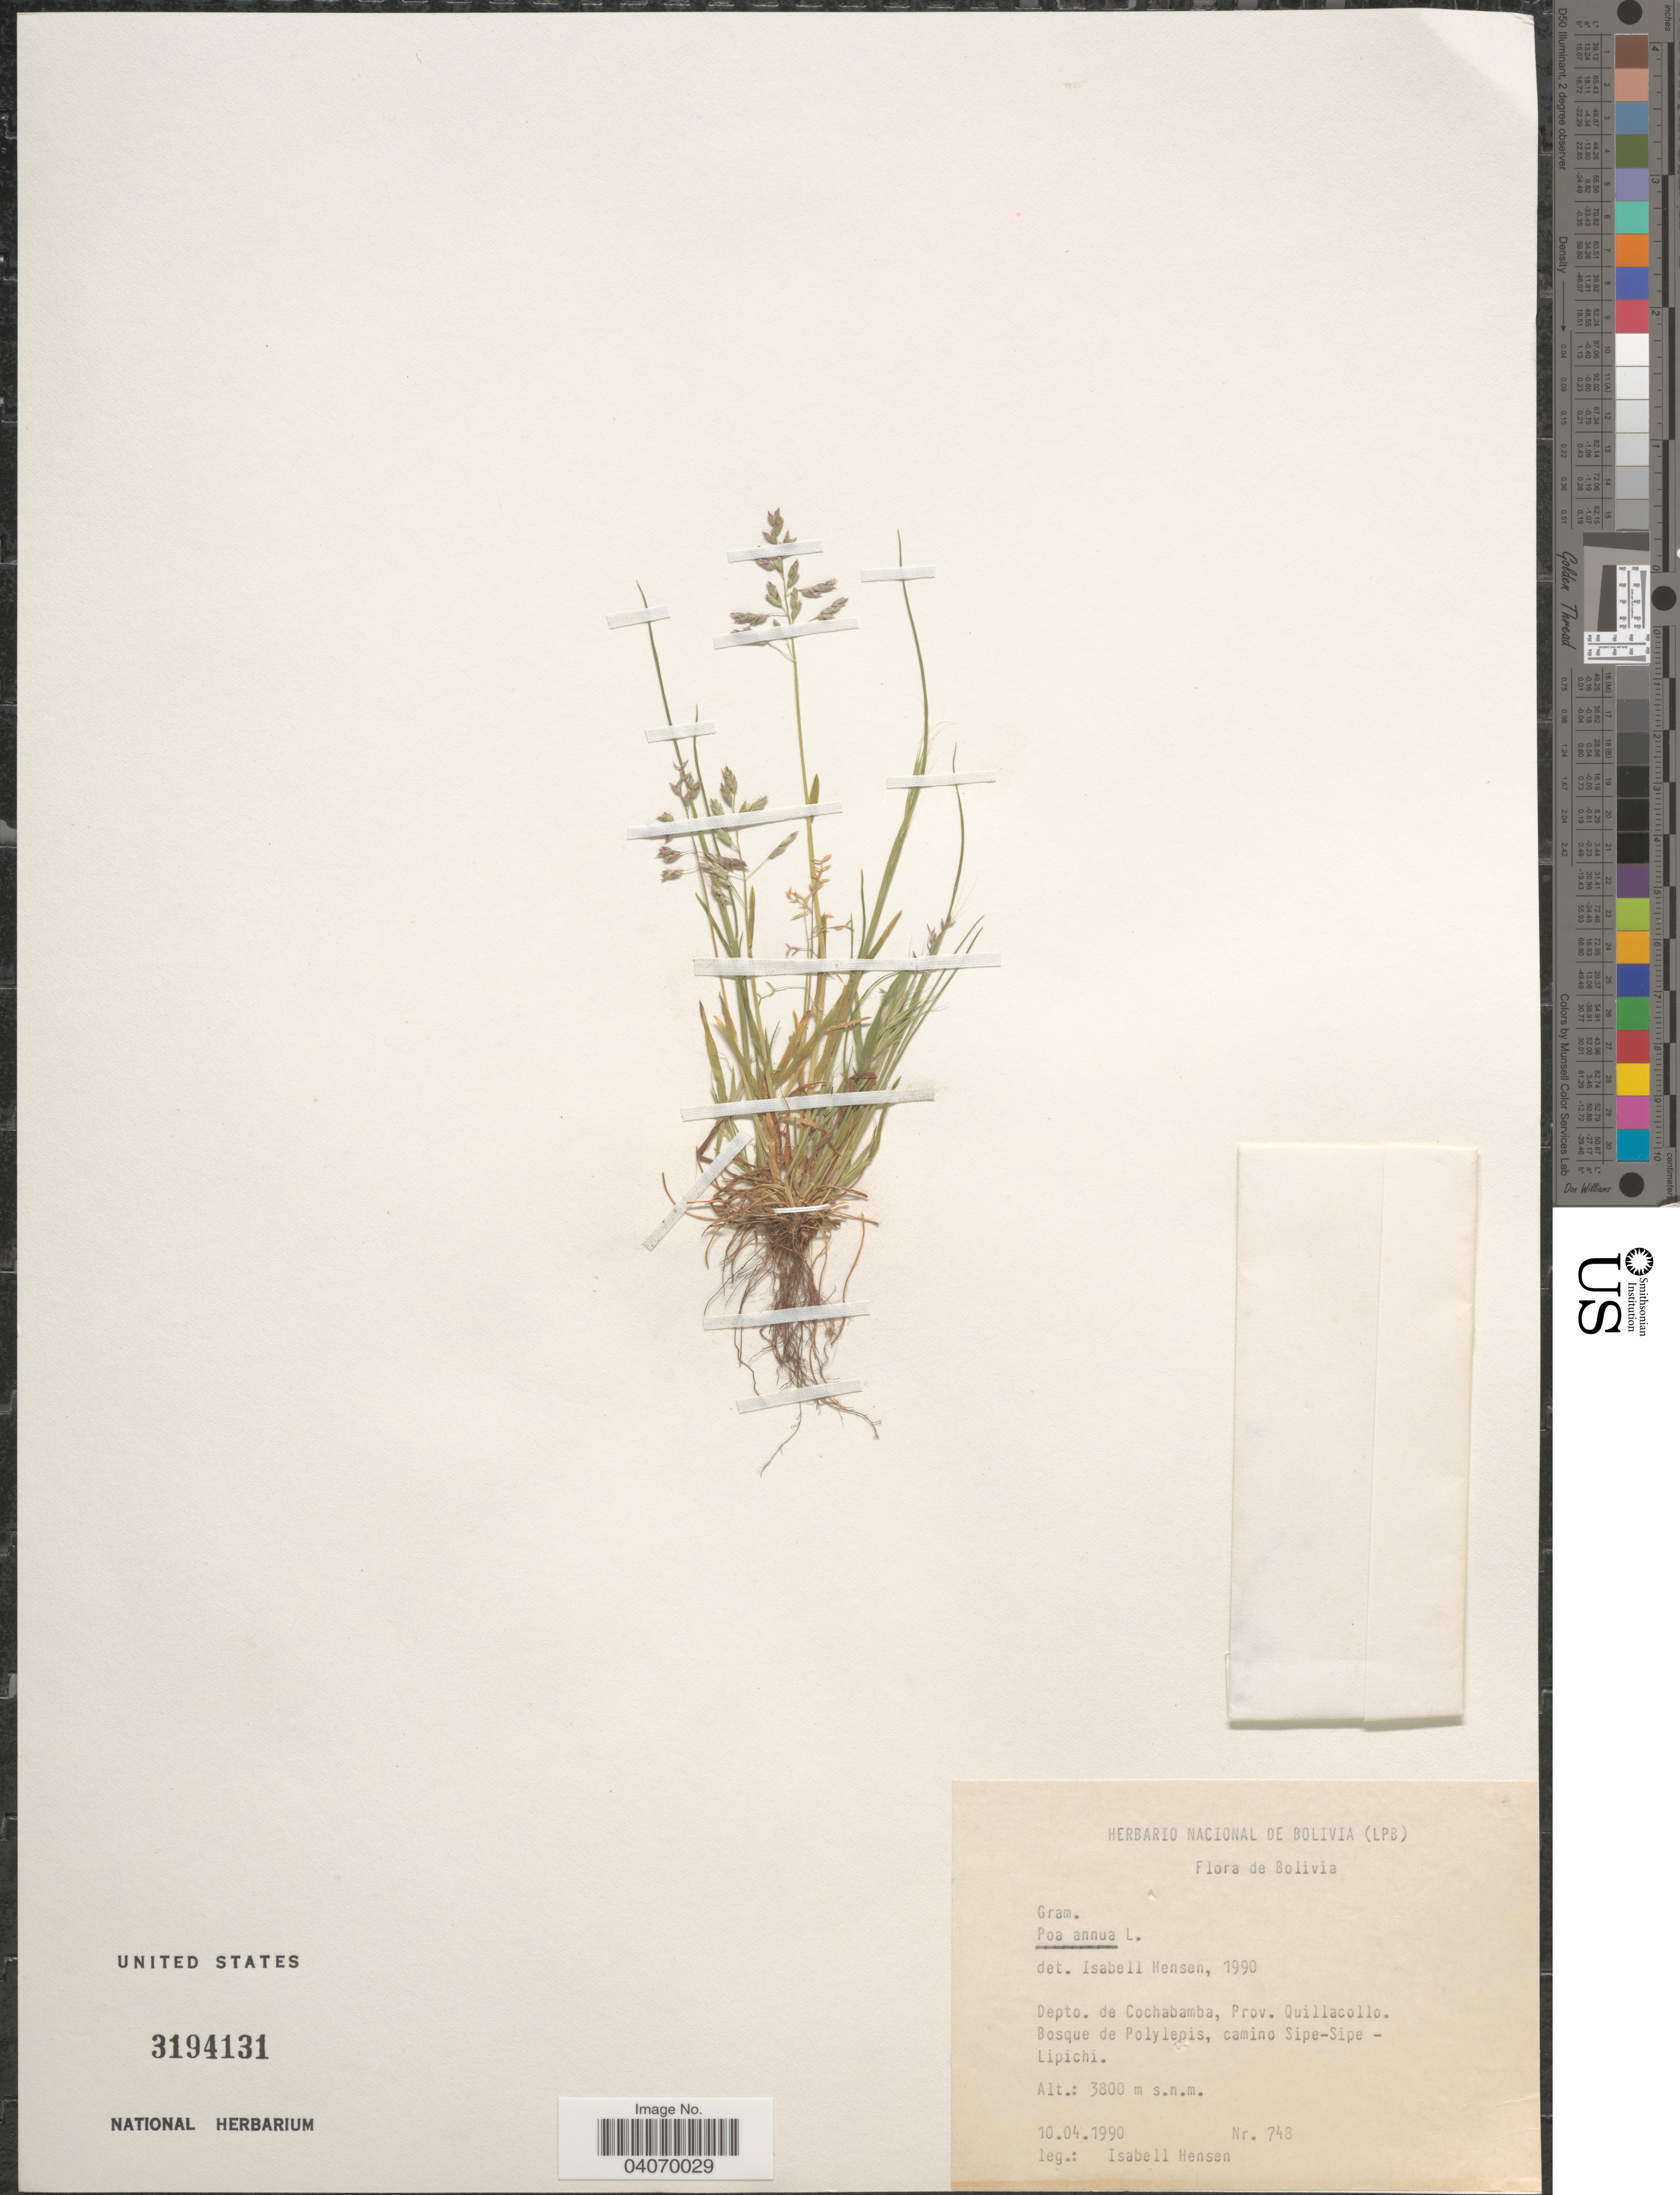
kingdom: Plantae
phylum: Tracheophyta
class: Liliopsida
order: Poales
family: Poaceae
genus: Poa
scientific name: Poa annua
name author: L.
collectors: I. Hensen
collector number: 748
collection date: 1990-04-10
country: Bolivia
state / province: Cochabamba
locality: Depto. de Cochabamba, Prov. Quillacollo. Bosque de Polylepsis, camino Sipe-Sipe-Lipichi.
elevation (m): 3800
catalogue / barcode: US 3194131